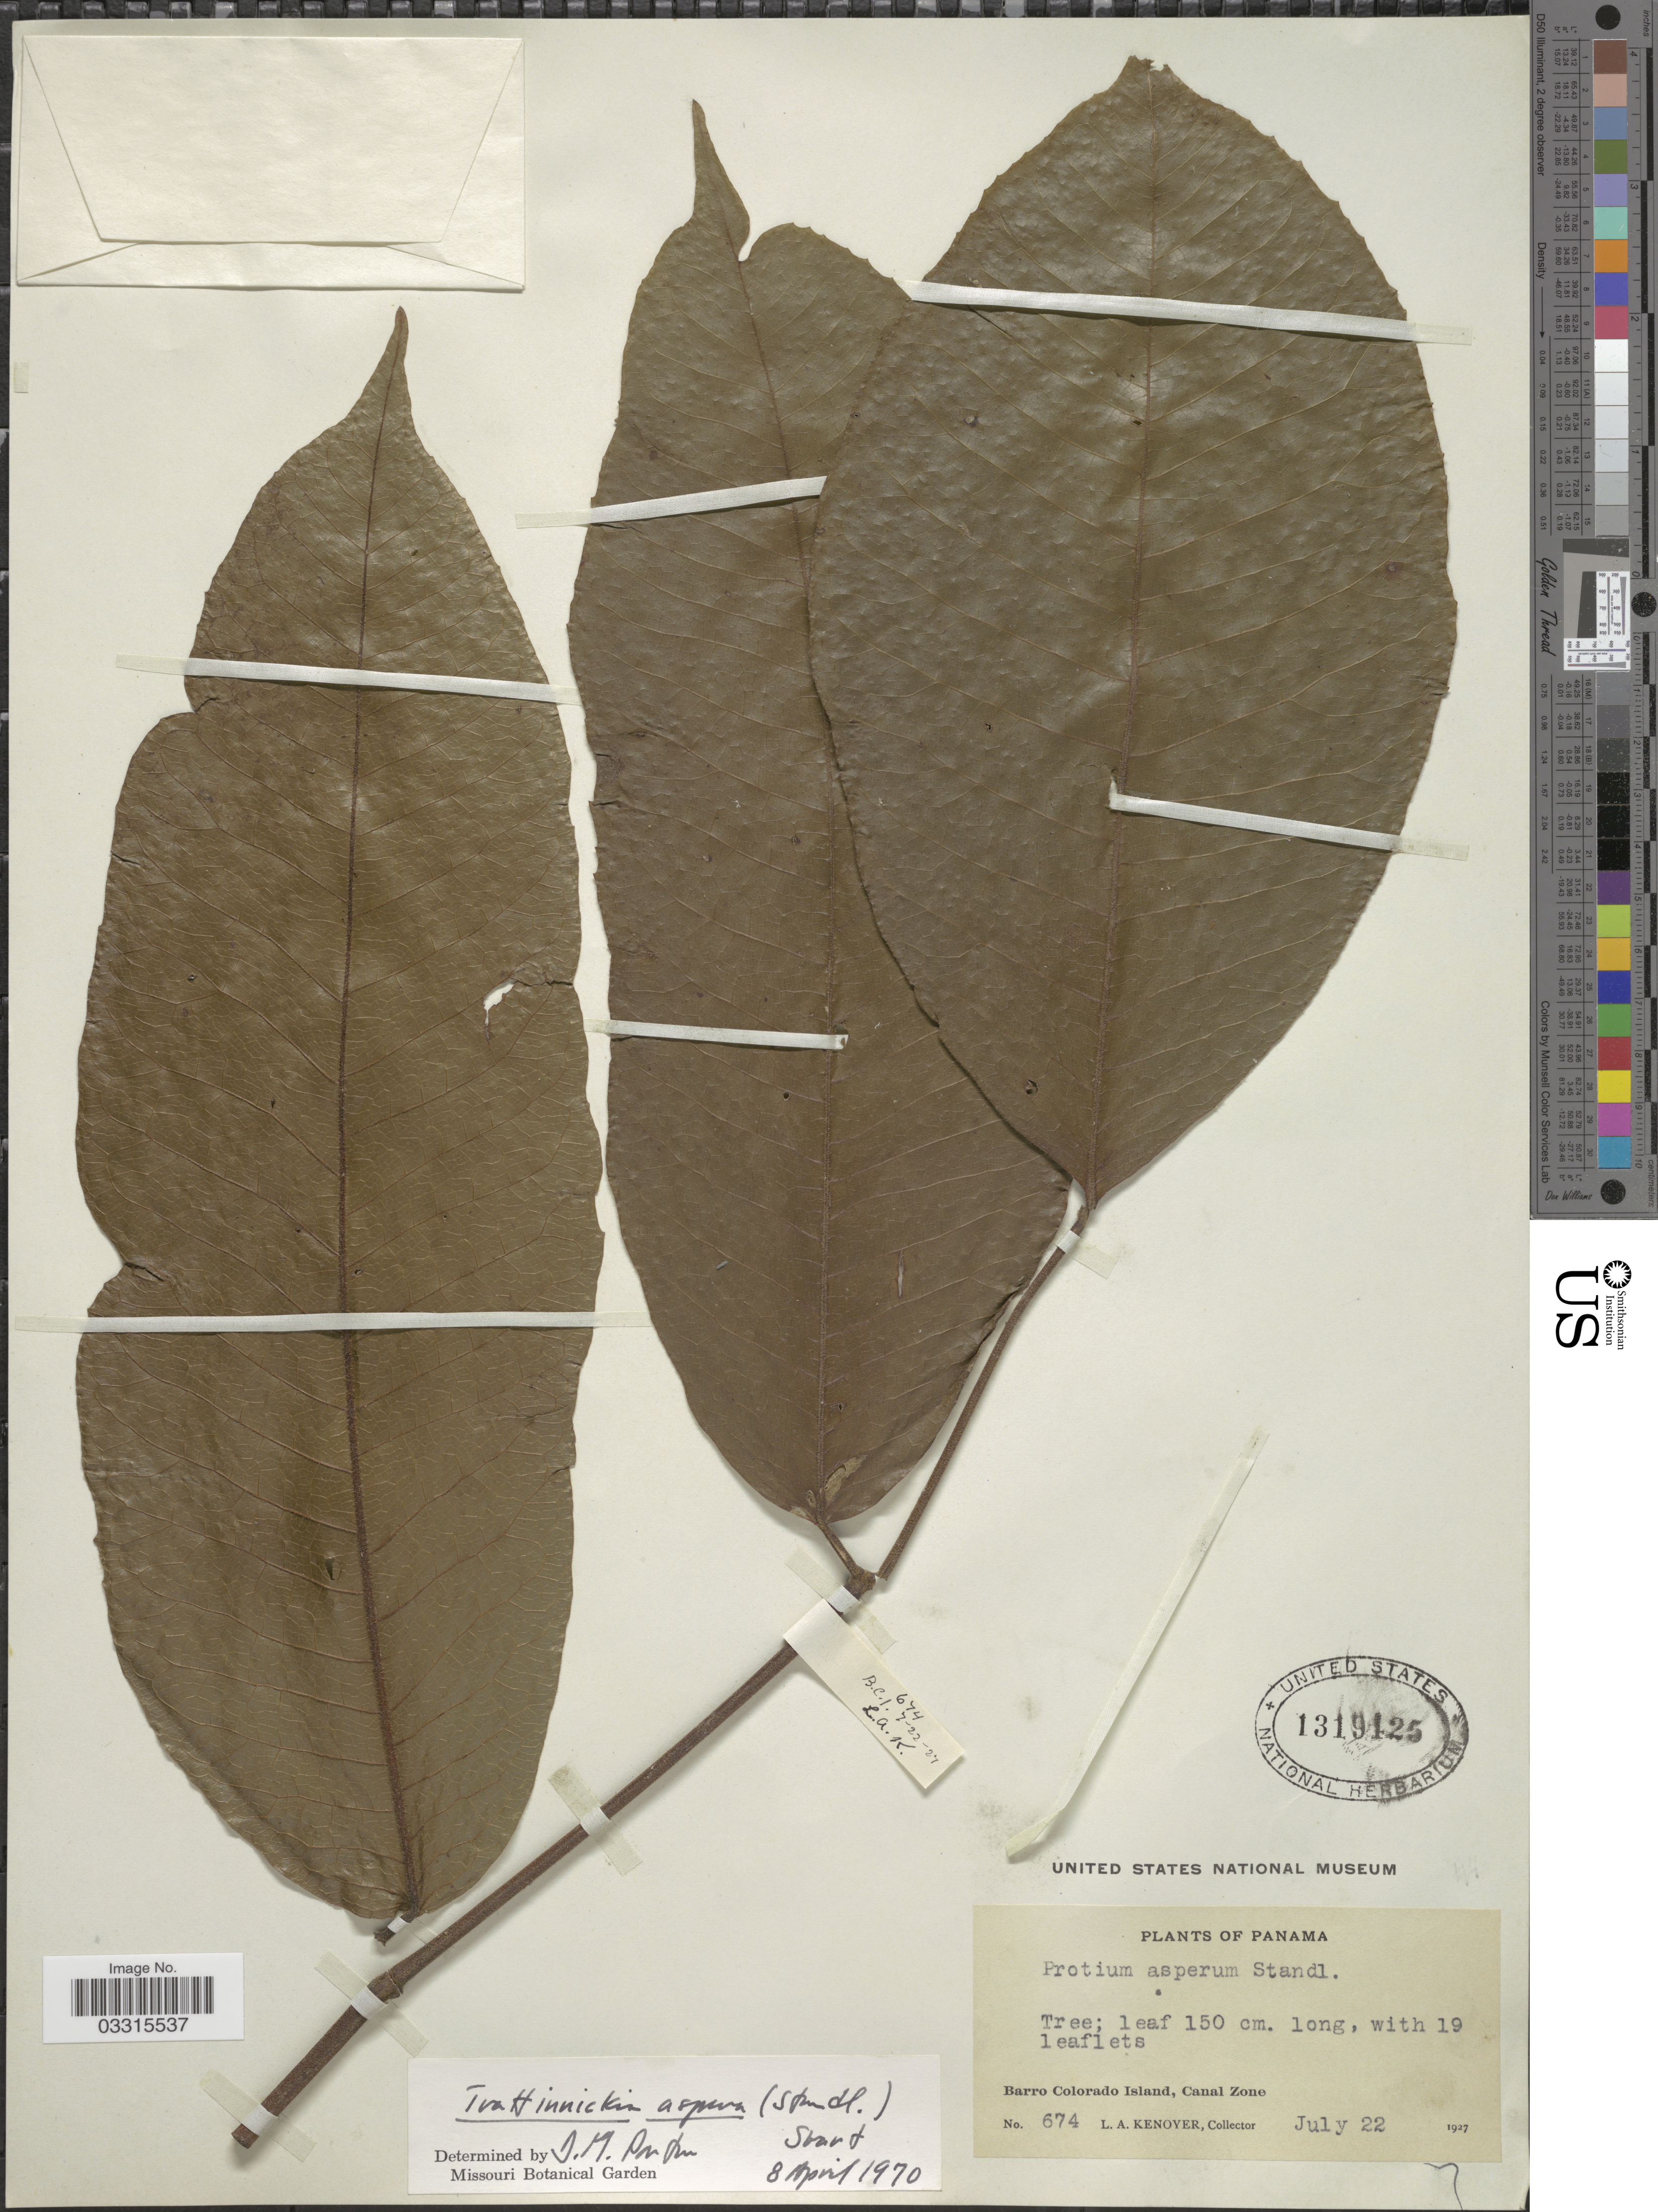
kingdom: Plantae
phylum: Tracheophyta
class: Magnoliopsida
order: Sapindales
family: Burseraceae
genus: Trattinnickia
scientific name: Trattinnickia aspera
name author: (Standl.) Swart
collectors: L. A. Kenoyer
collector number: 674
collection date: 1927-07-22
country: Panama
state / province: Panamá Oeste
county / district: Canal Zone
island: Barro Colorado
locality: Barro Colorado Island, Canal Zone.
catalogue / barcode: US 1319125